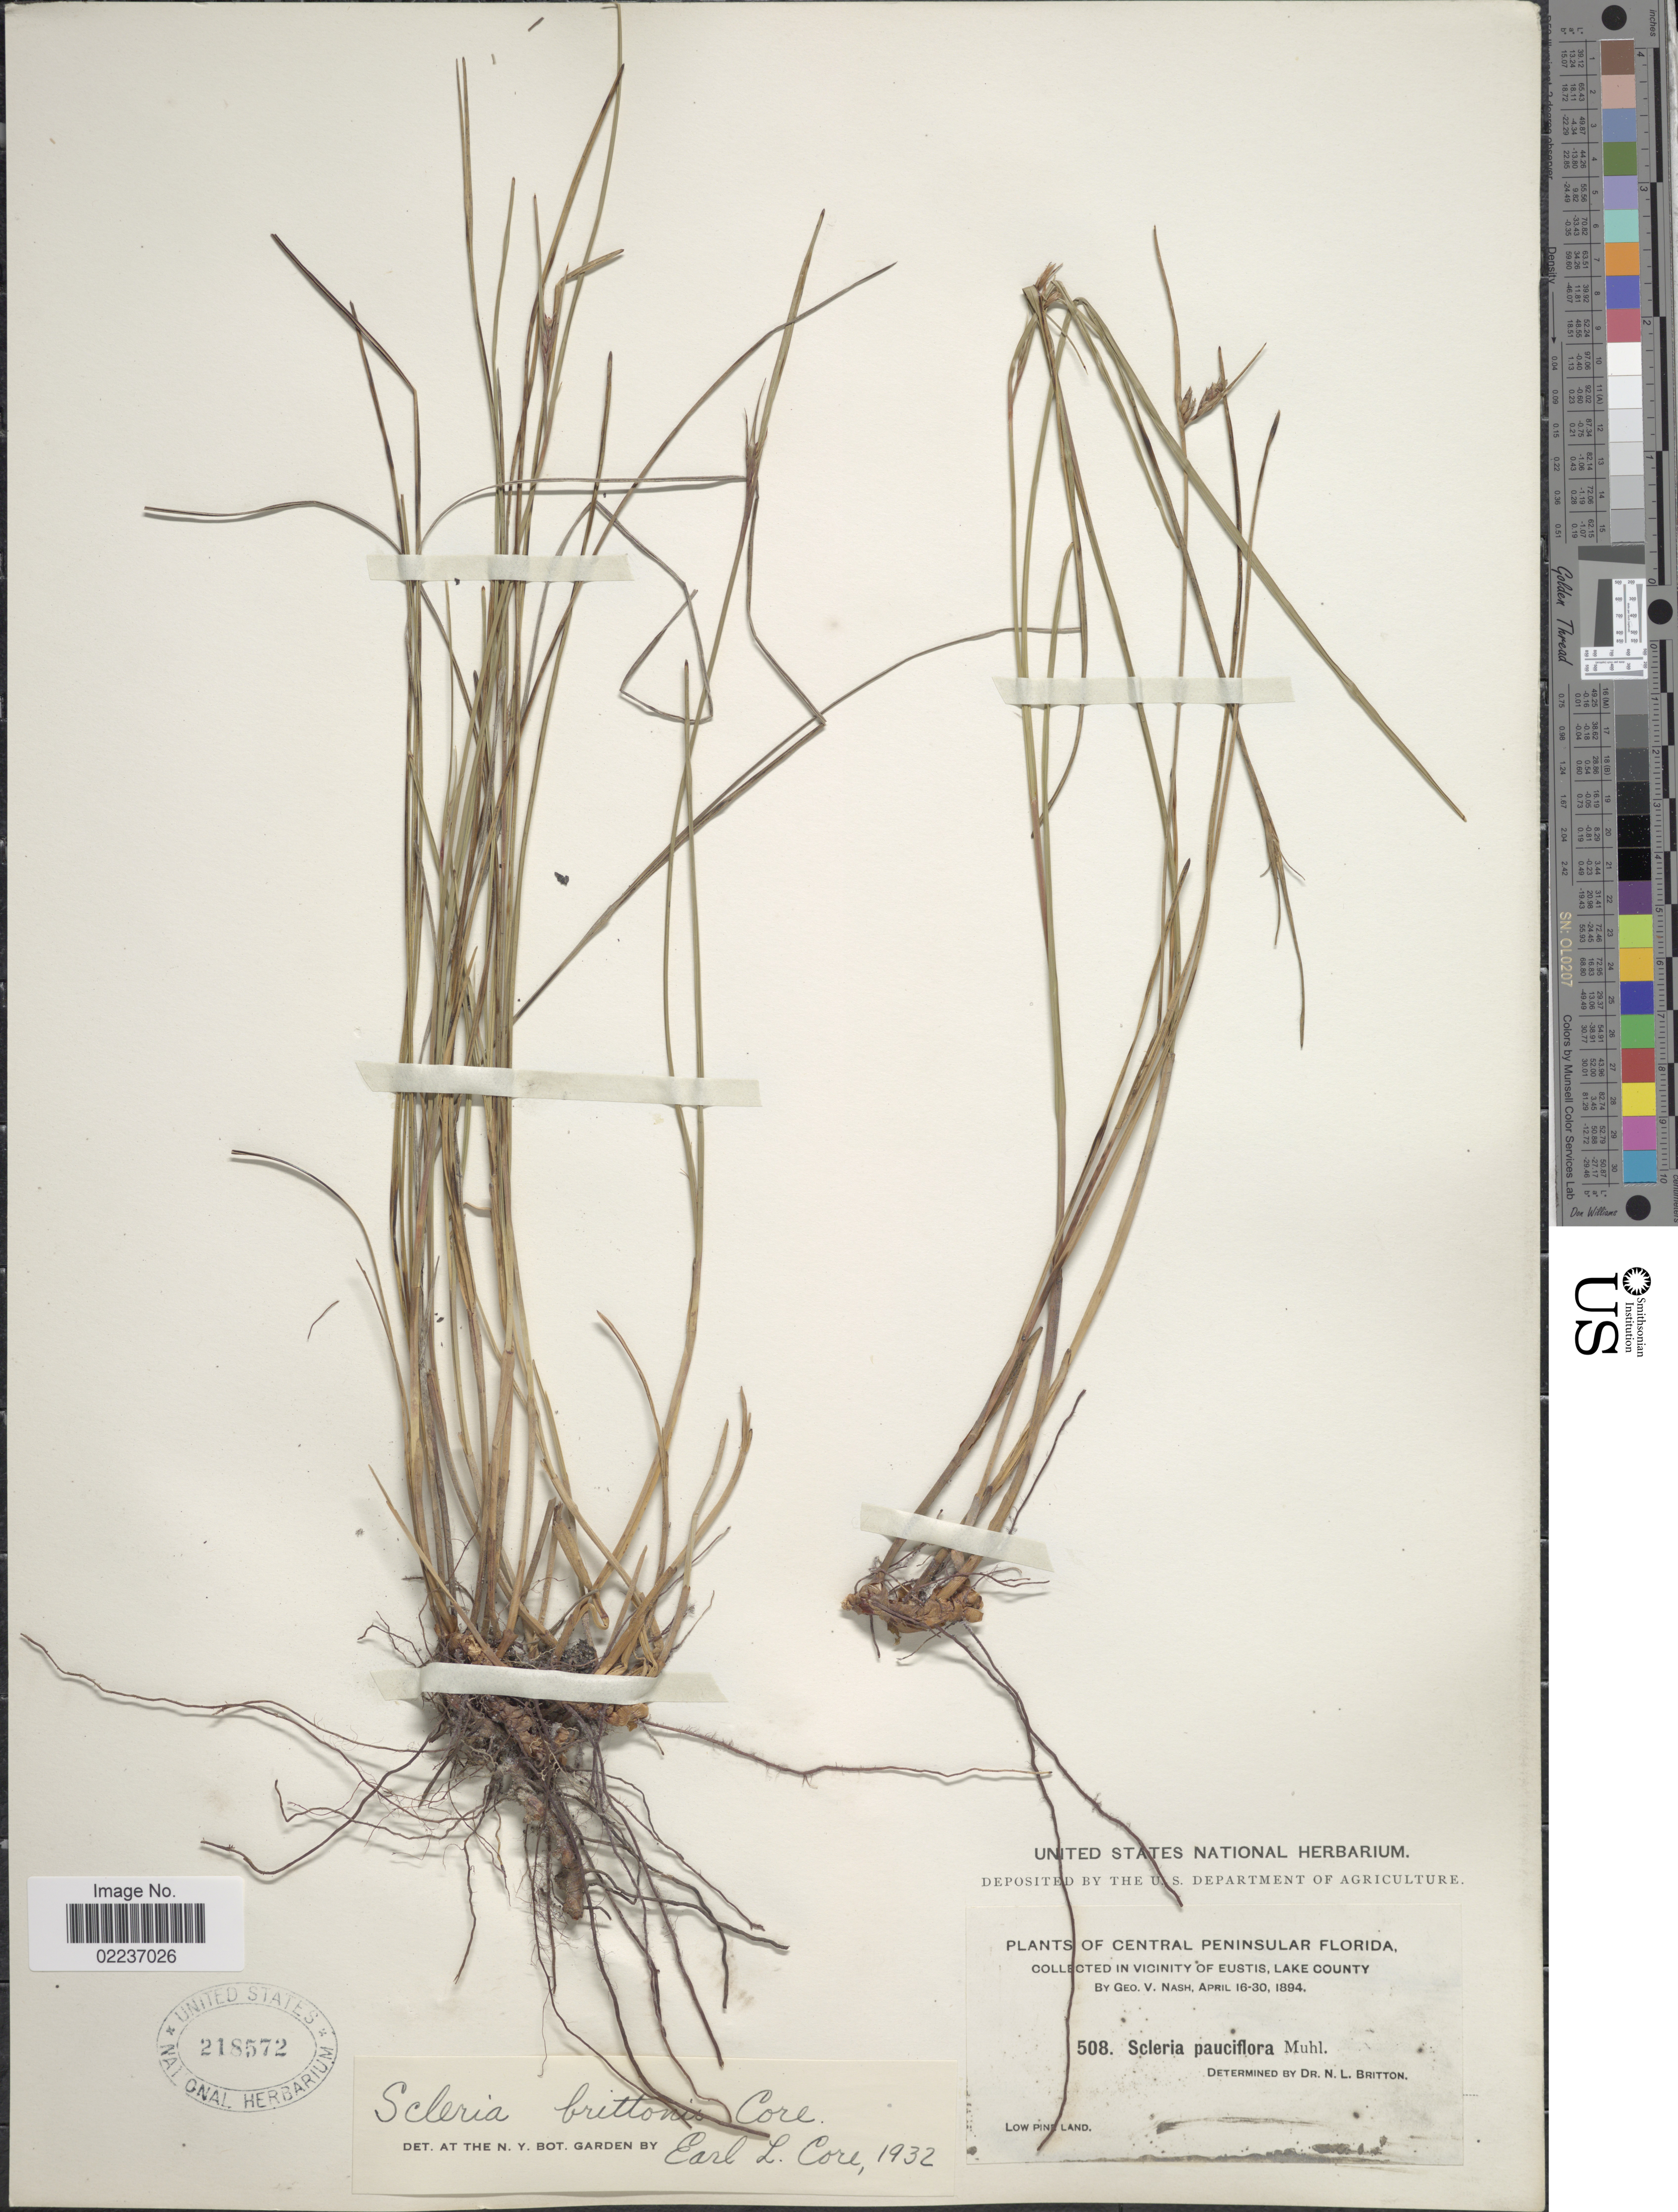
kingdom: Plantae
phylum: Tracheophyta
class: Liliopsida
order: Poales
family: Cyperaceae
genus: Scleria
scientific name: Scleria brittonii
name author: Core ex Small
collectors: G. V. Nash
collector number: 508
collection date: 1894-04-16/1894-04-30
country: United States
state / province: Florida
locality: Central Peninsular Florida, in vicinity of Eustis, Lake County, low pine land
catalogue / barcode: US 218572